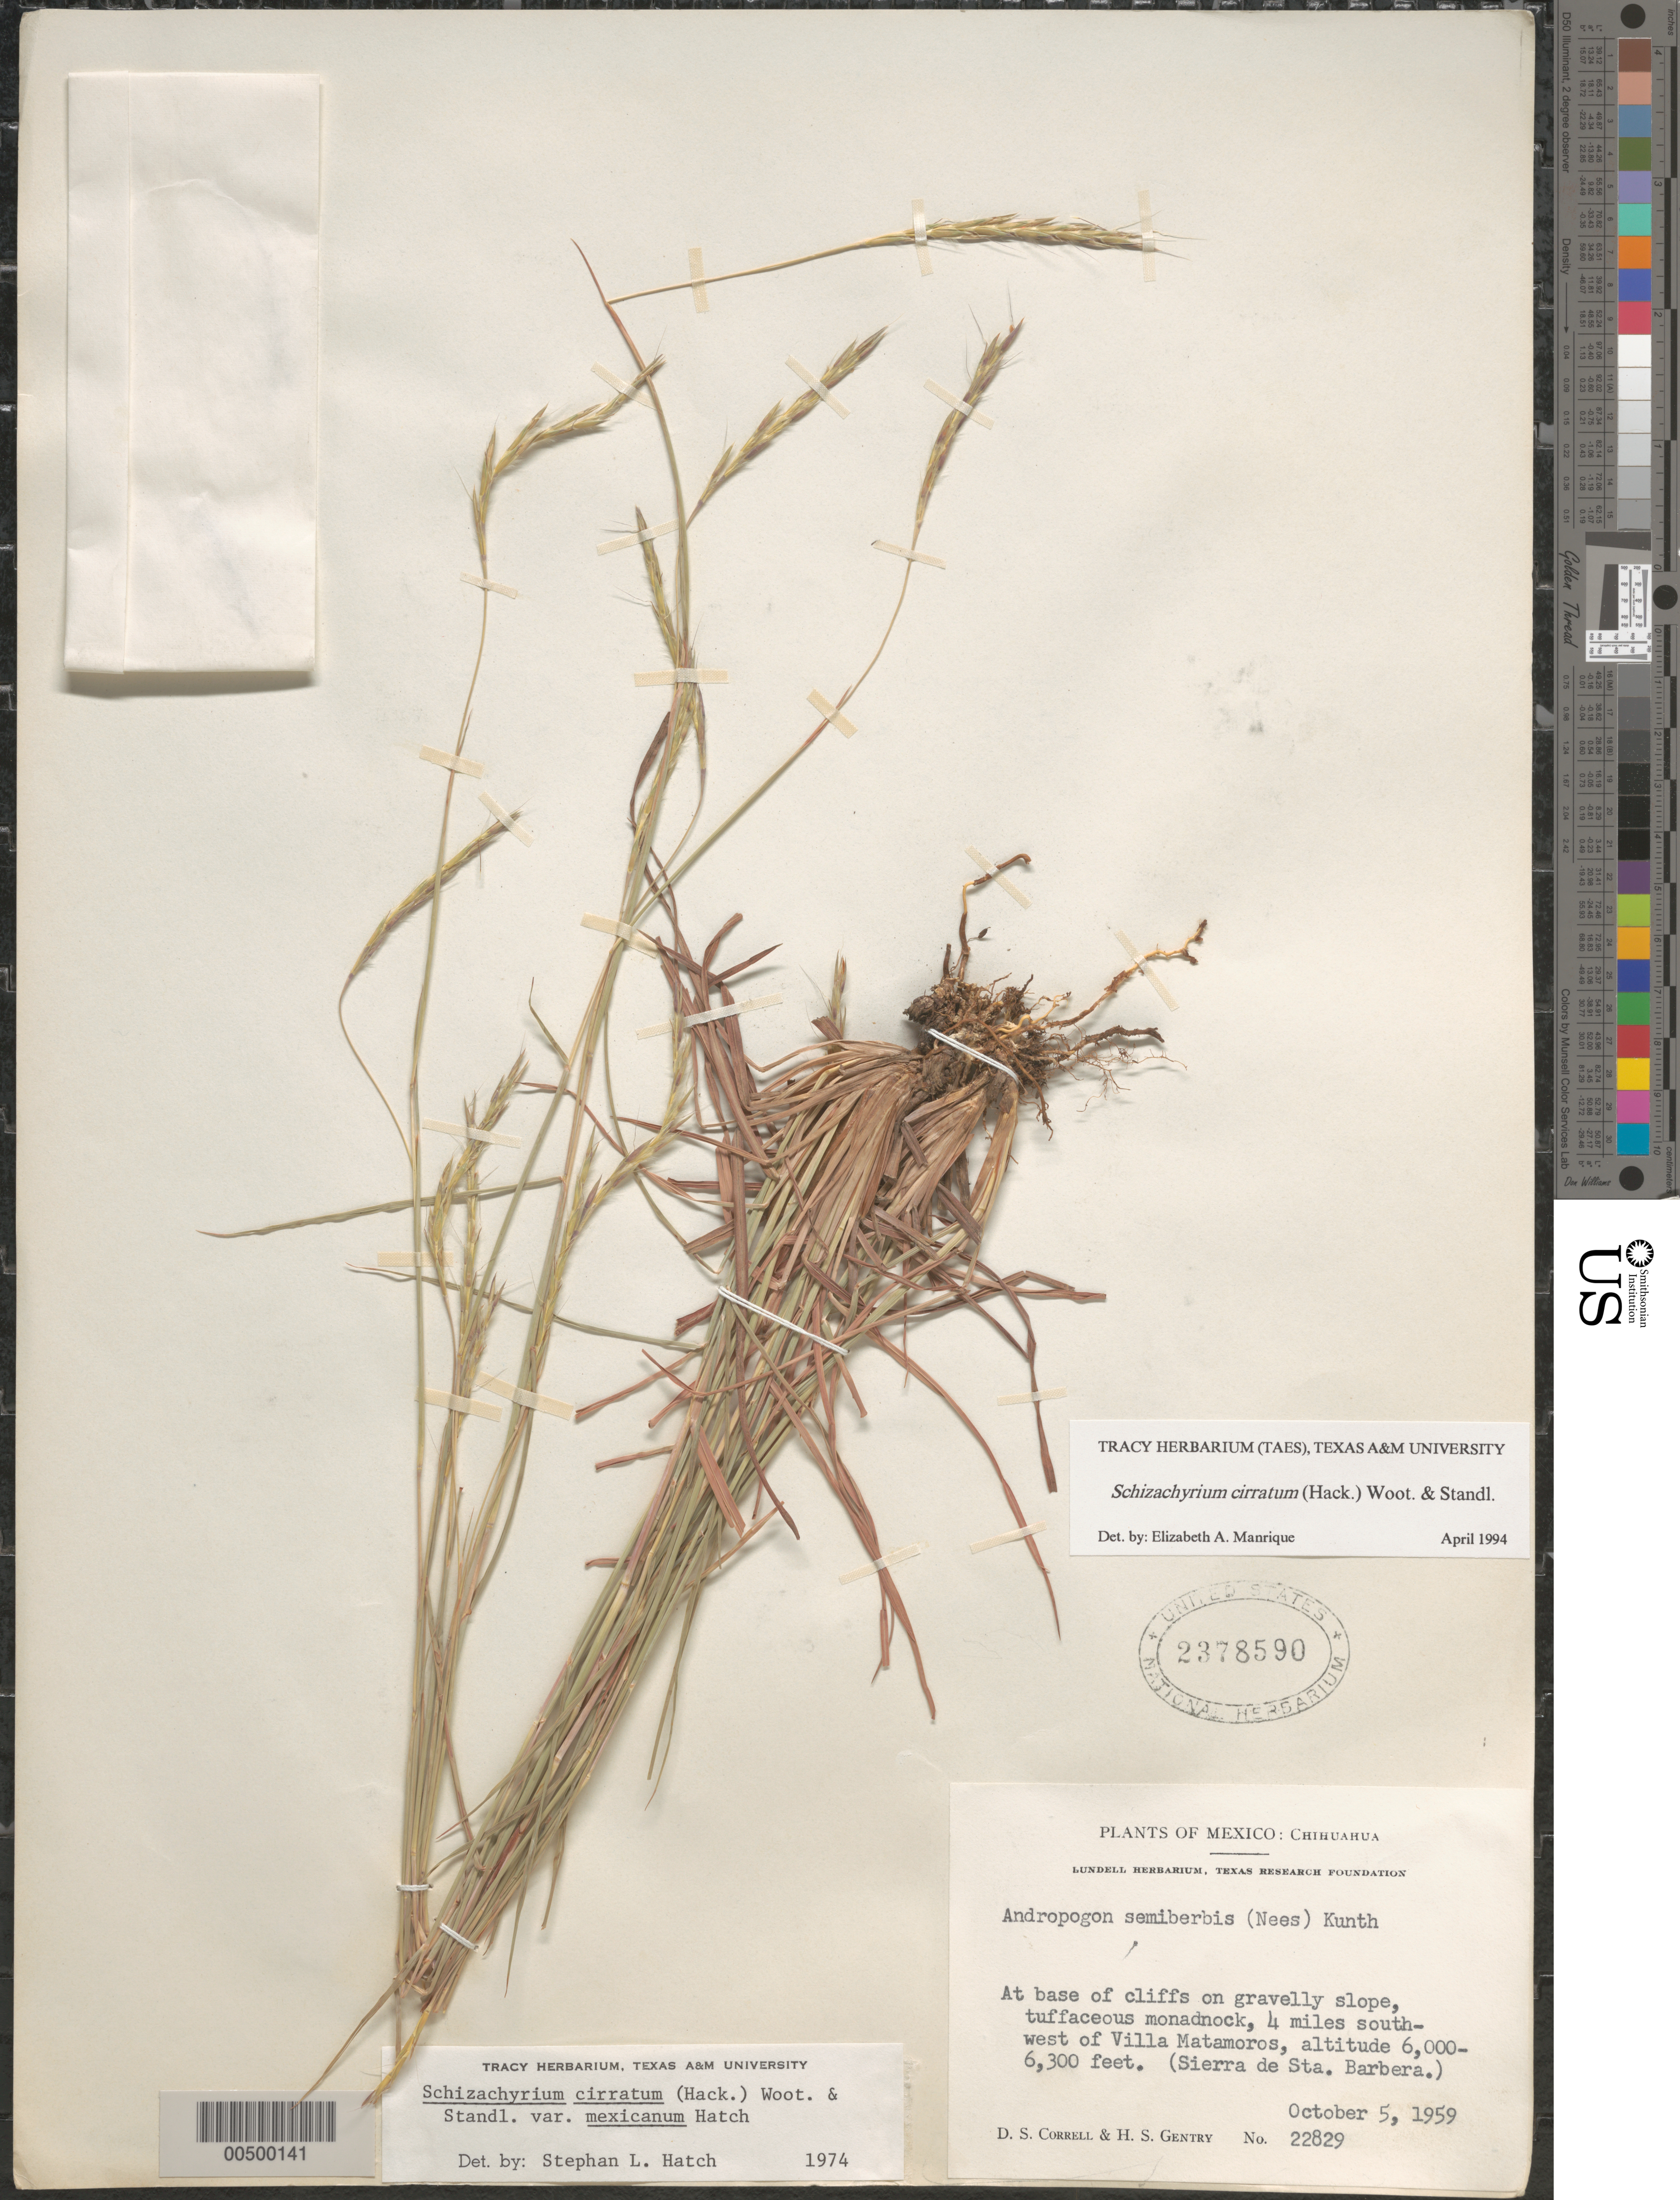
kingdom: Plantae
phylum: Tracheophyta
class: Liliopsida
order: Poales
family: Poaceae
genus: Schizachyrium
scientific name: Schizachyrium cirratum var. cirratum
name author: (Hack.) Wooton & Standl.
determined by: Manrique, E. A.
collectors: D. S. Correll & H. S. Gentry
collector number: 22829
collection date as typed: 5 Oct 1959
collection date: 1959-10-05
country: Mexico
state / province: Chihuahua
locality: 4 mi SW of Villa Matamoros, Sierra de Sta. Barbara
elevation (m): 1829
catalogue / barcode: US 2378590